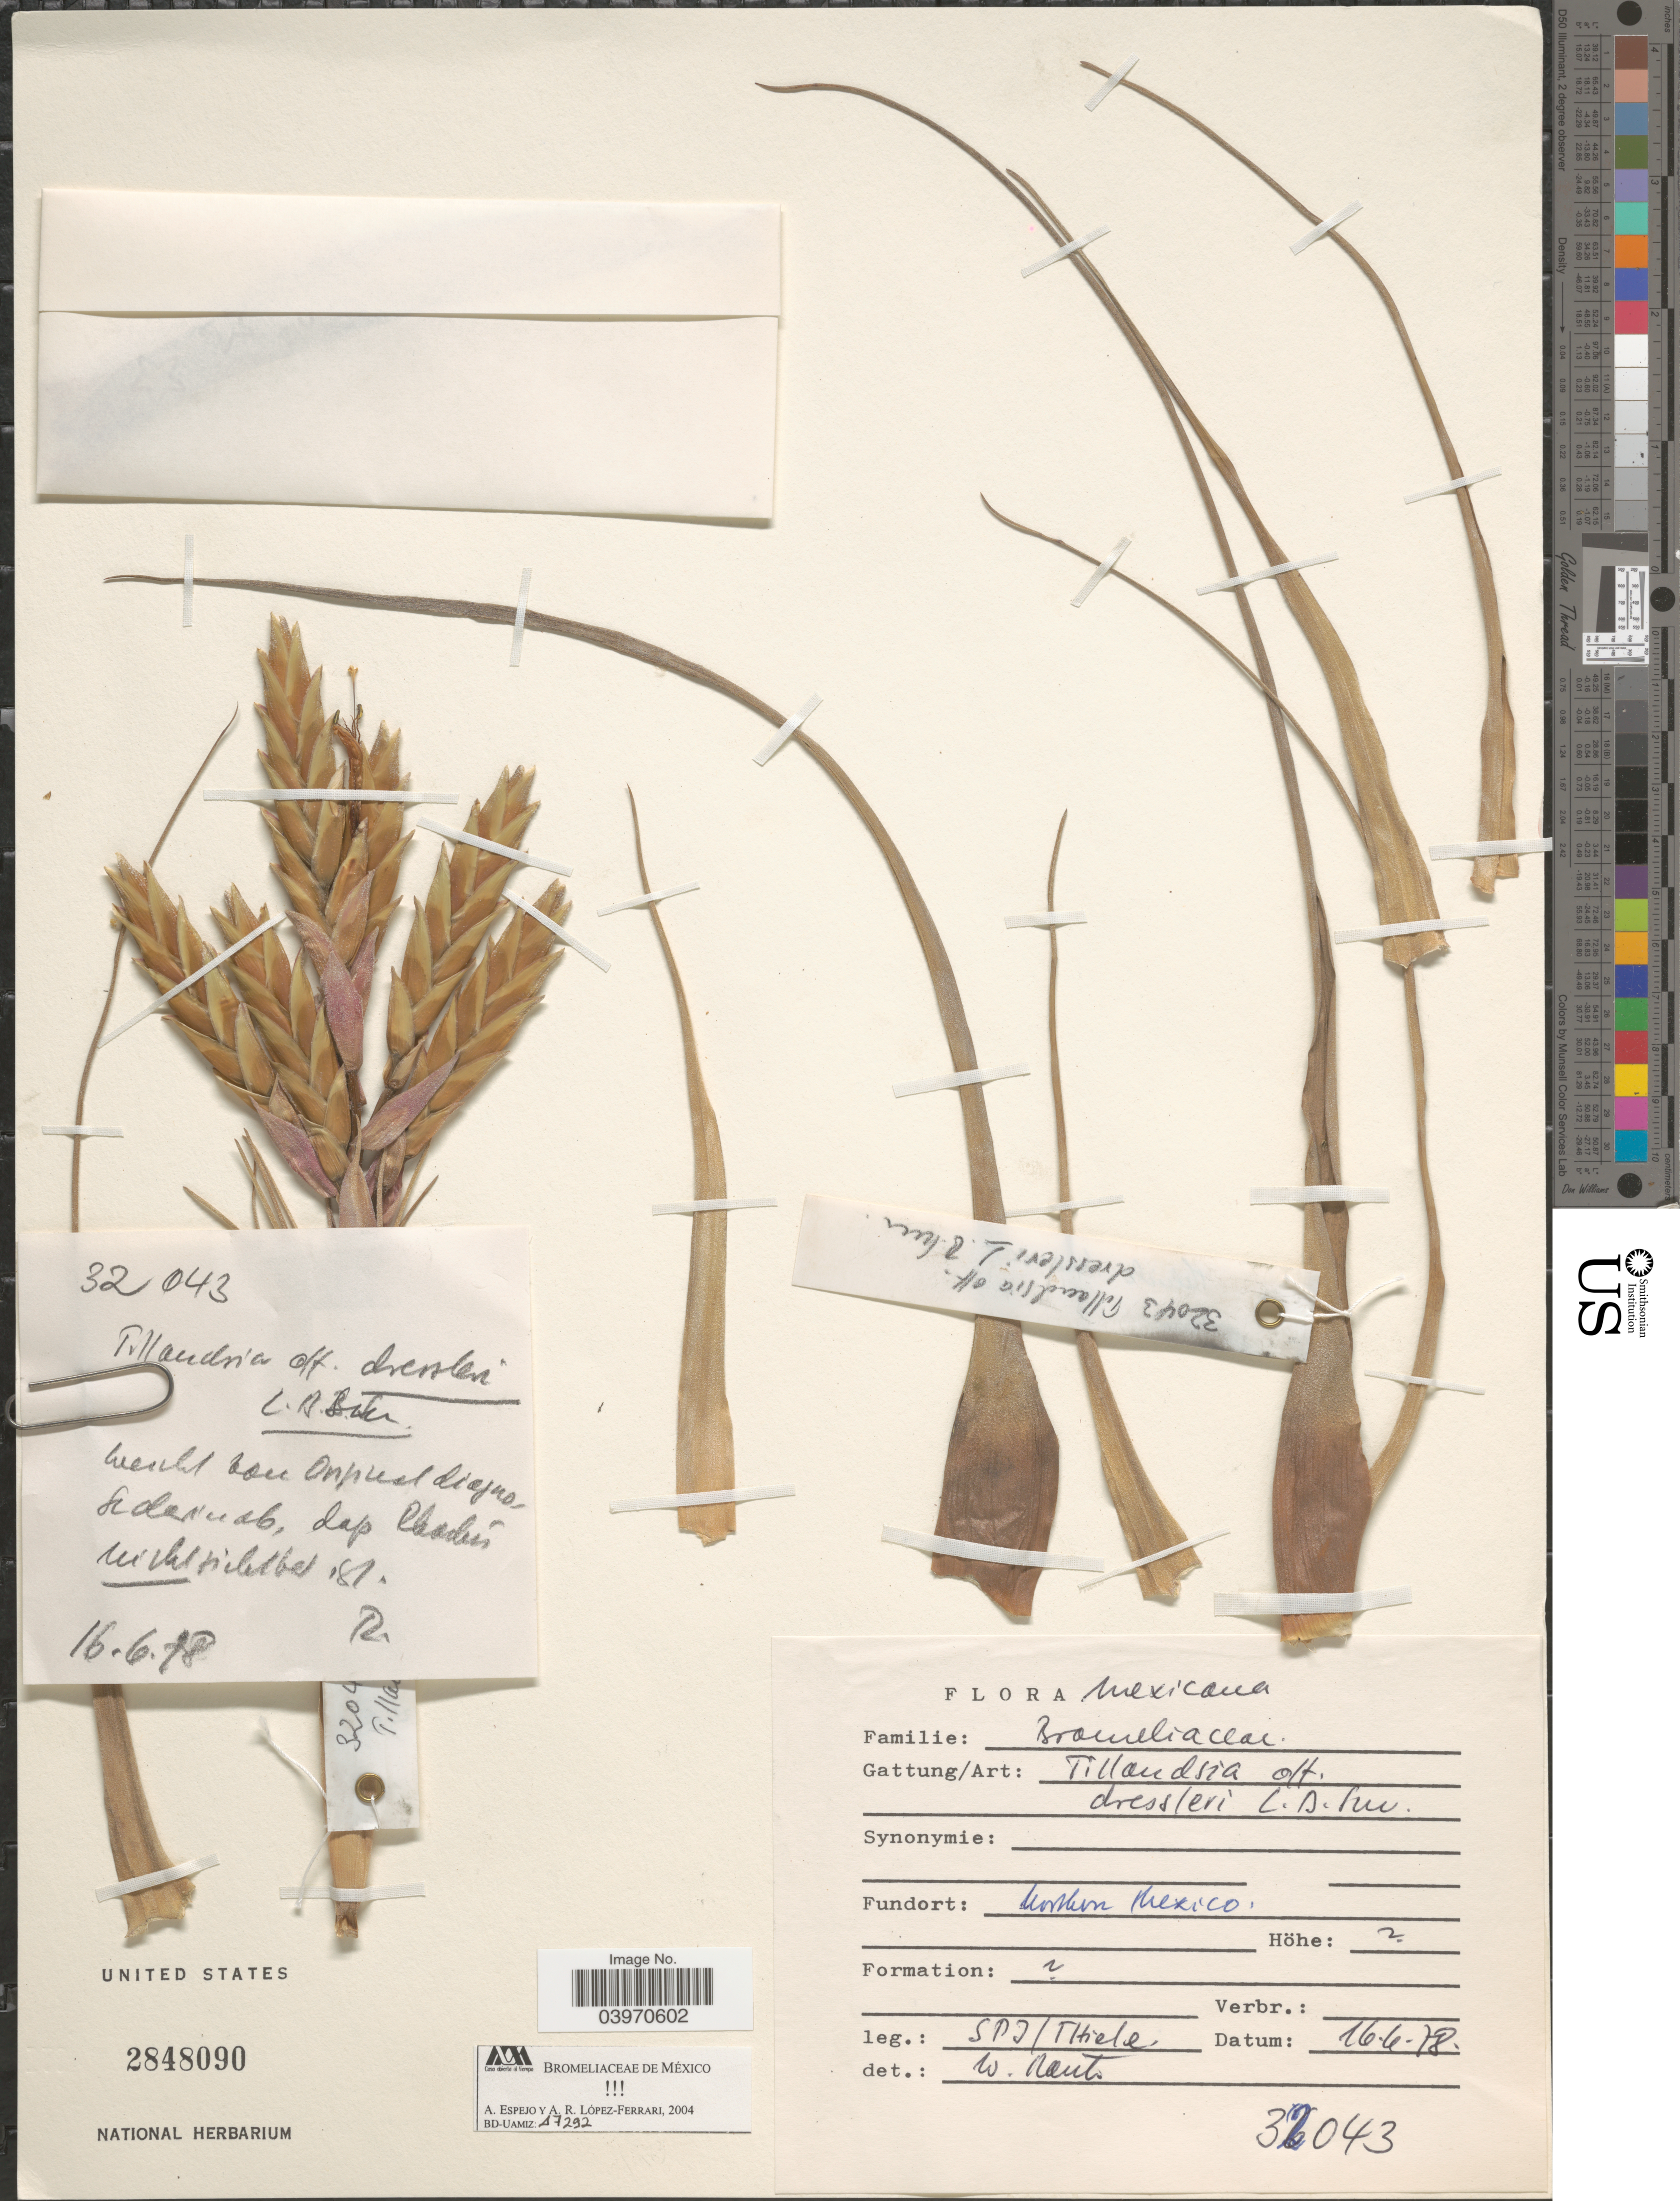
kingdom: Plantae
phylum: Tracheophyta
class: Liliopsida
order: Poales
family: Bromeliaceae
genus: Tillandsia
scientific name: Tillandsia dressleri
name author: L.B. Sm.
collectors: S. P. J. & Thiele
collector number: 32043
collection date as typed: Transcribed d/m/y: 16/6/78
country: Mexico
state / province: México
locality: Northern Mexico.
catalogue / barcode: US 2848090